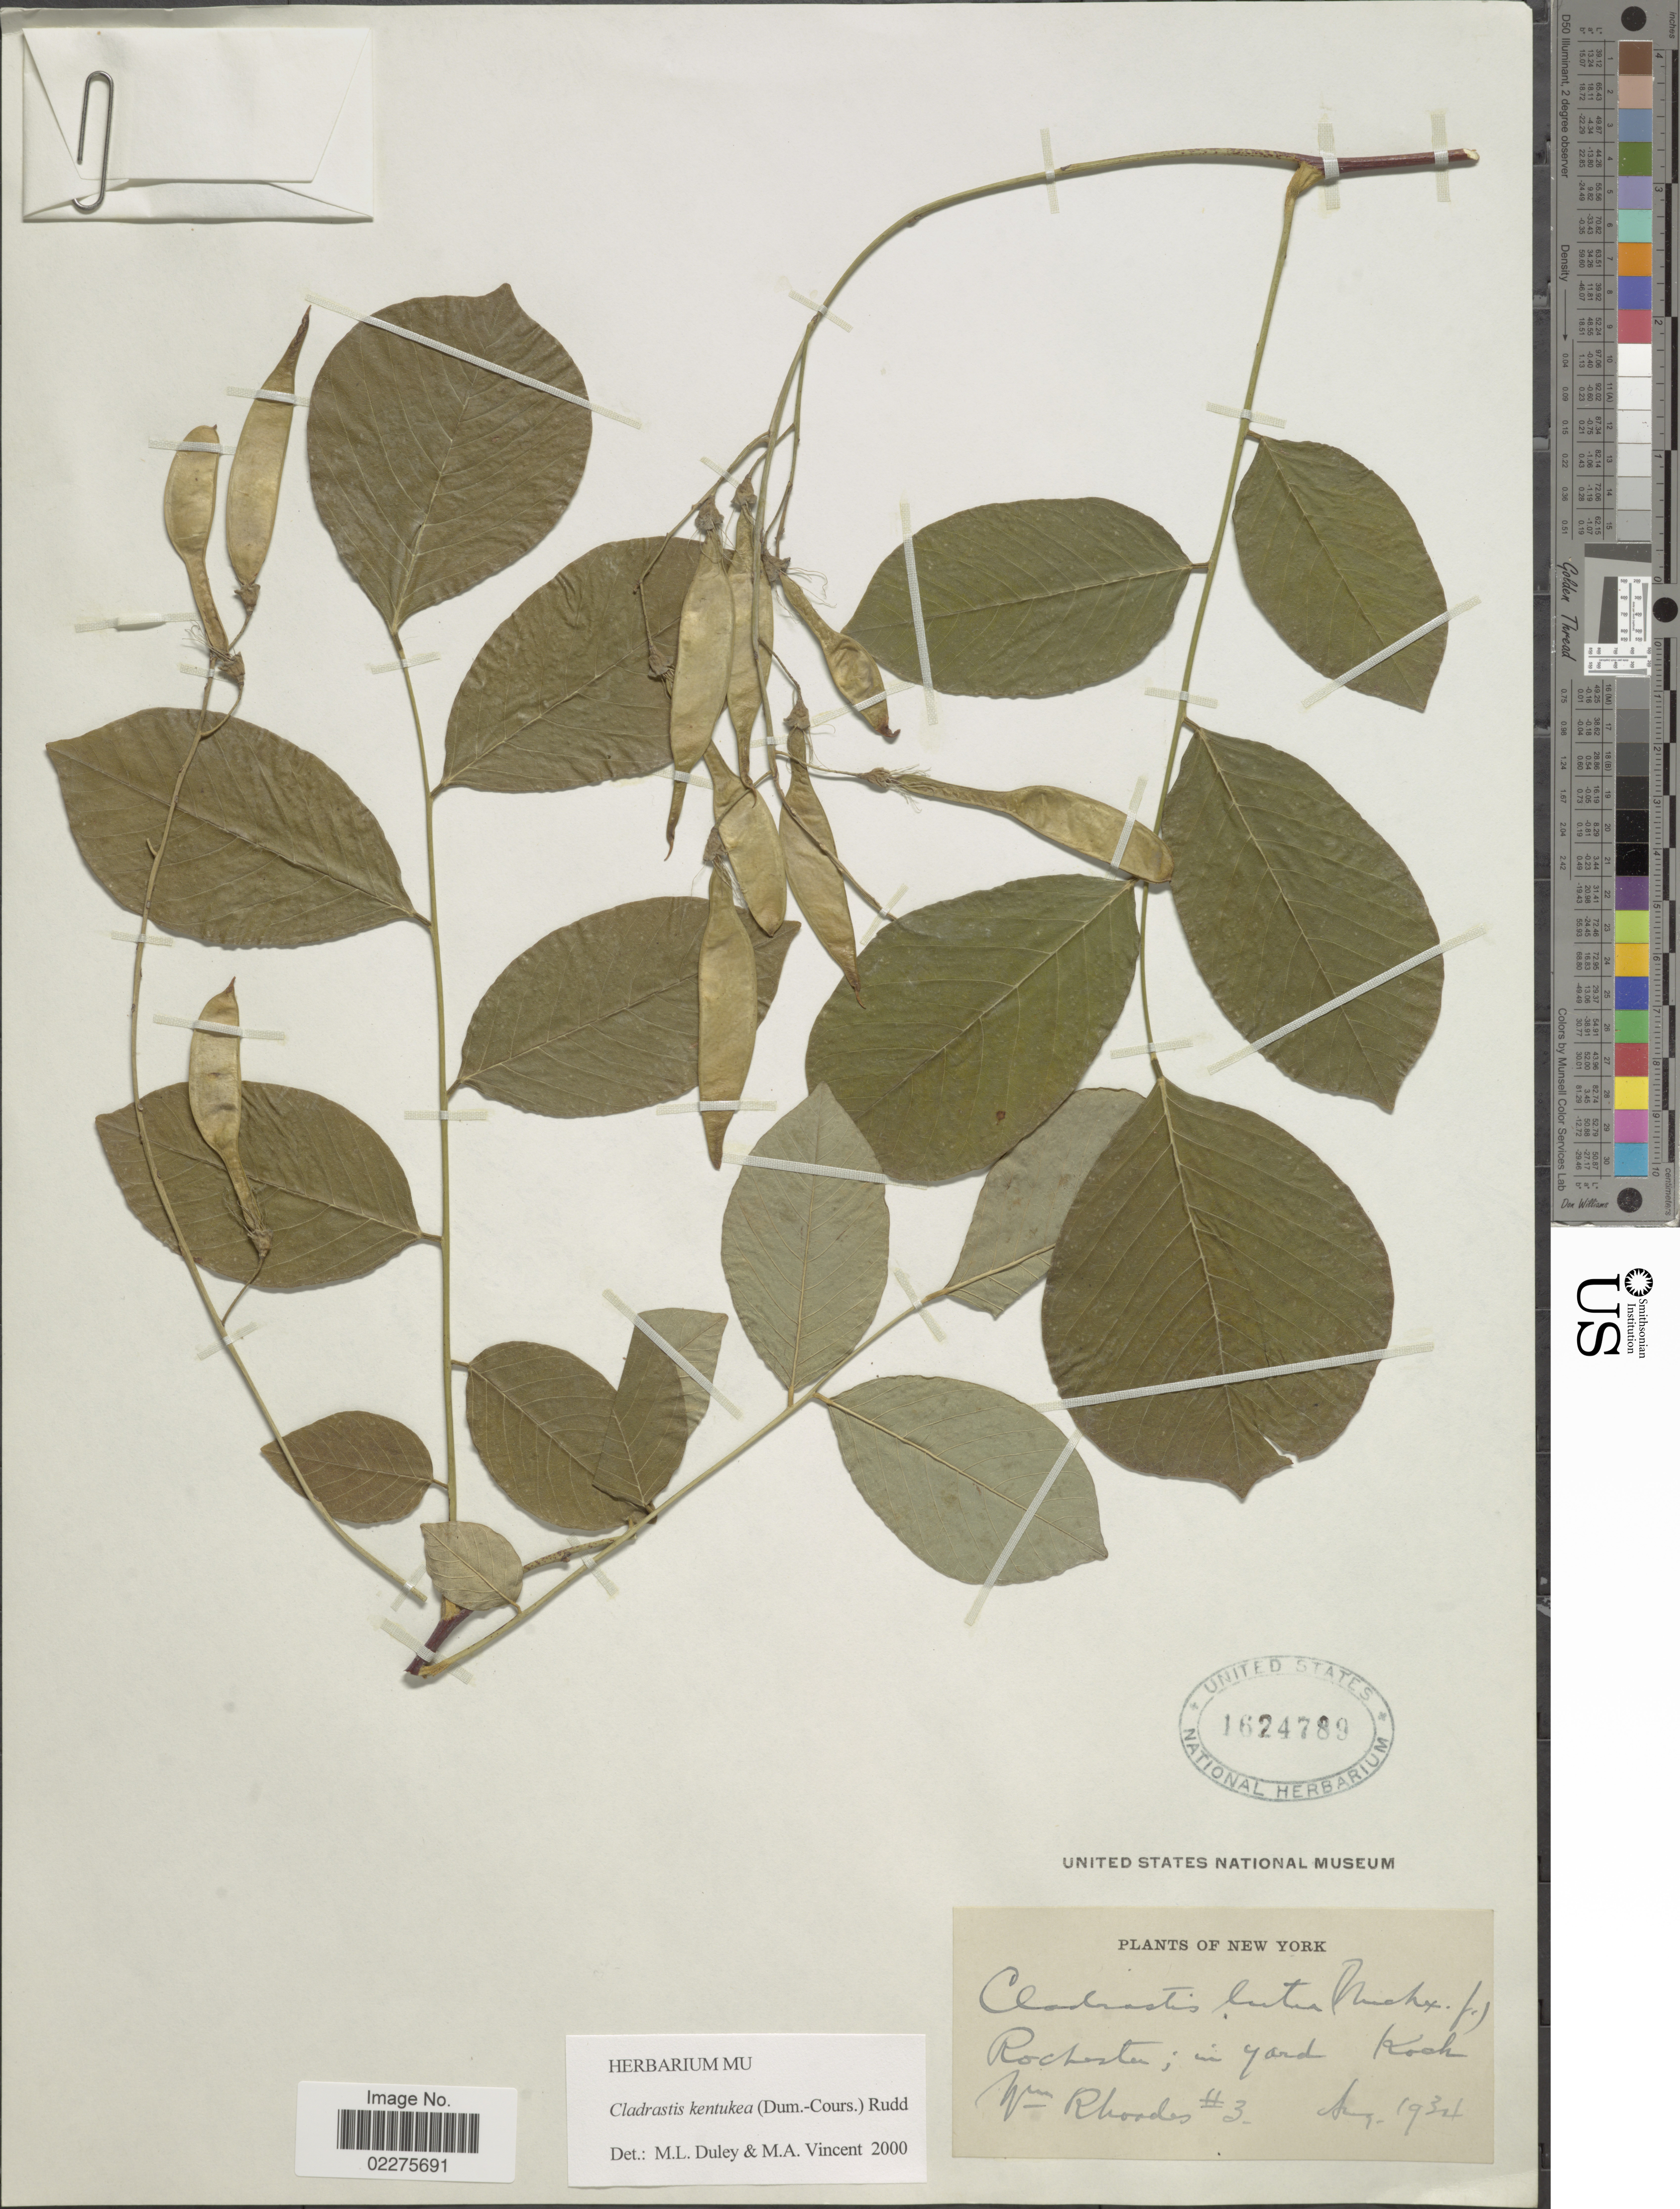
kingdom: Plantae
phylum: Tracheophyta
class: Magnoliopsida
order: Fabales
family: Fabaceae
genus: Cladrastis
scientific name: Cladrastis kentukea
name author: (Dum. Cours.) Rudd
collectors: W. Rhoades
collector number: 3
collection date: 1934-08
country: United States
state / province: New York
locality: Rochester; in yard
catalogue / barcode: US 1624789